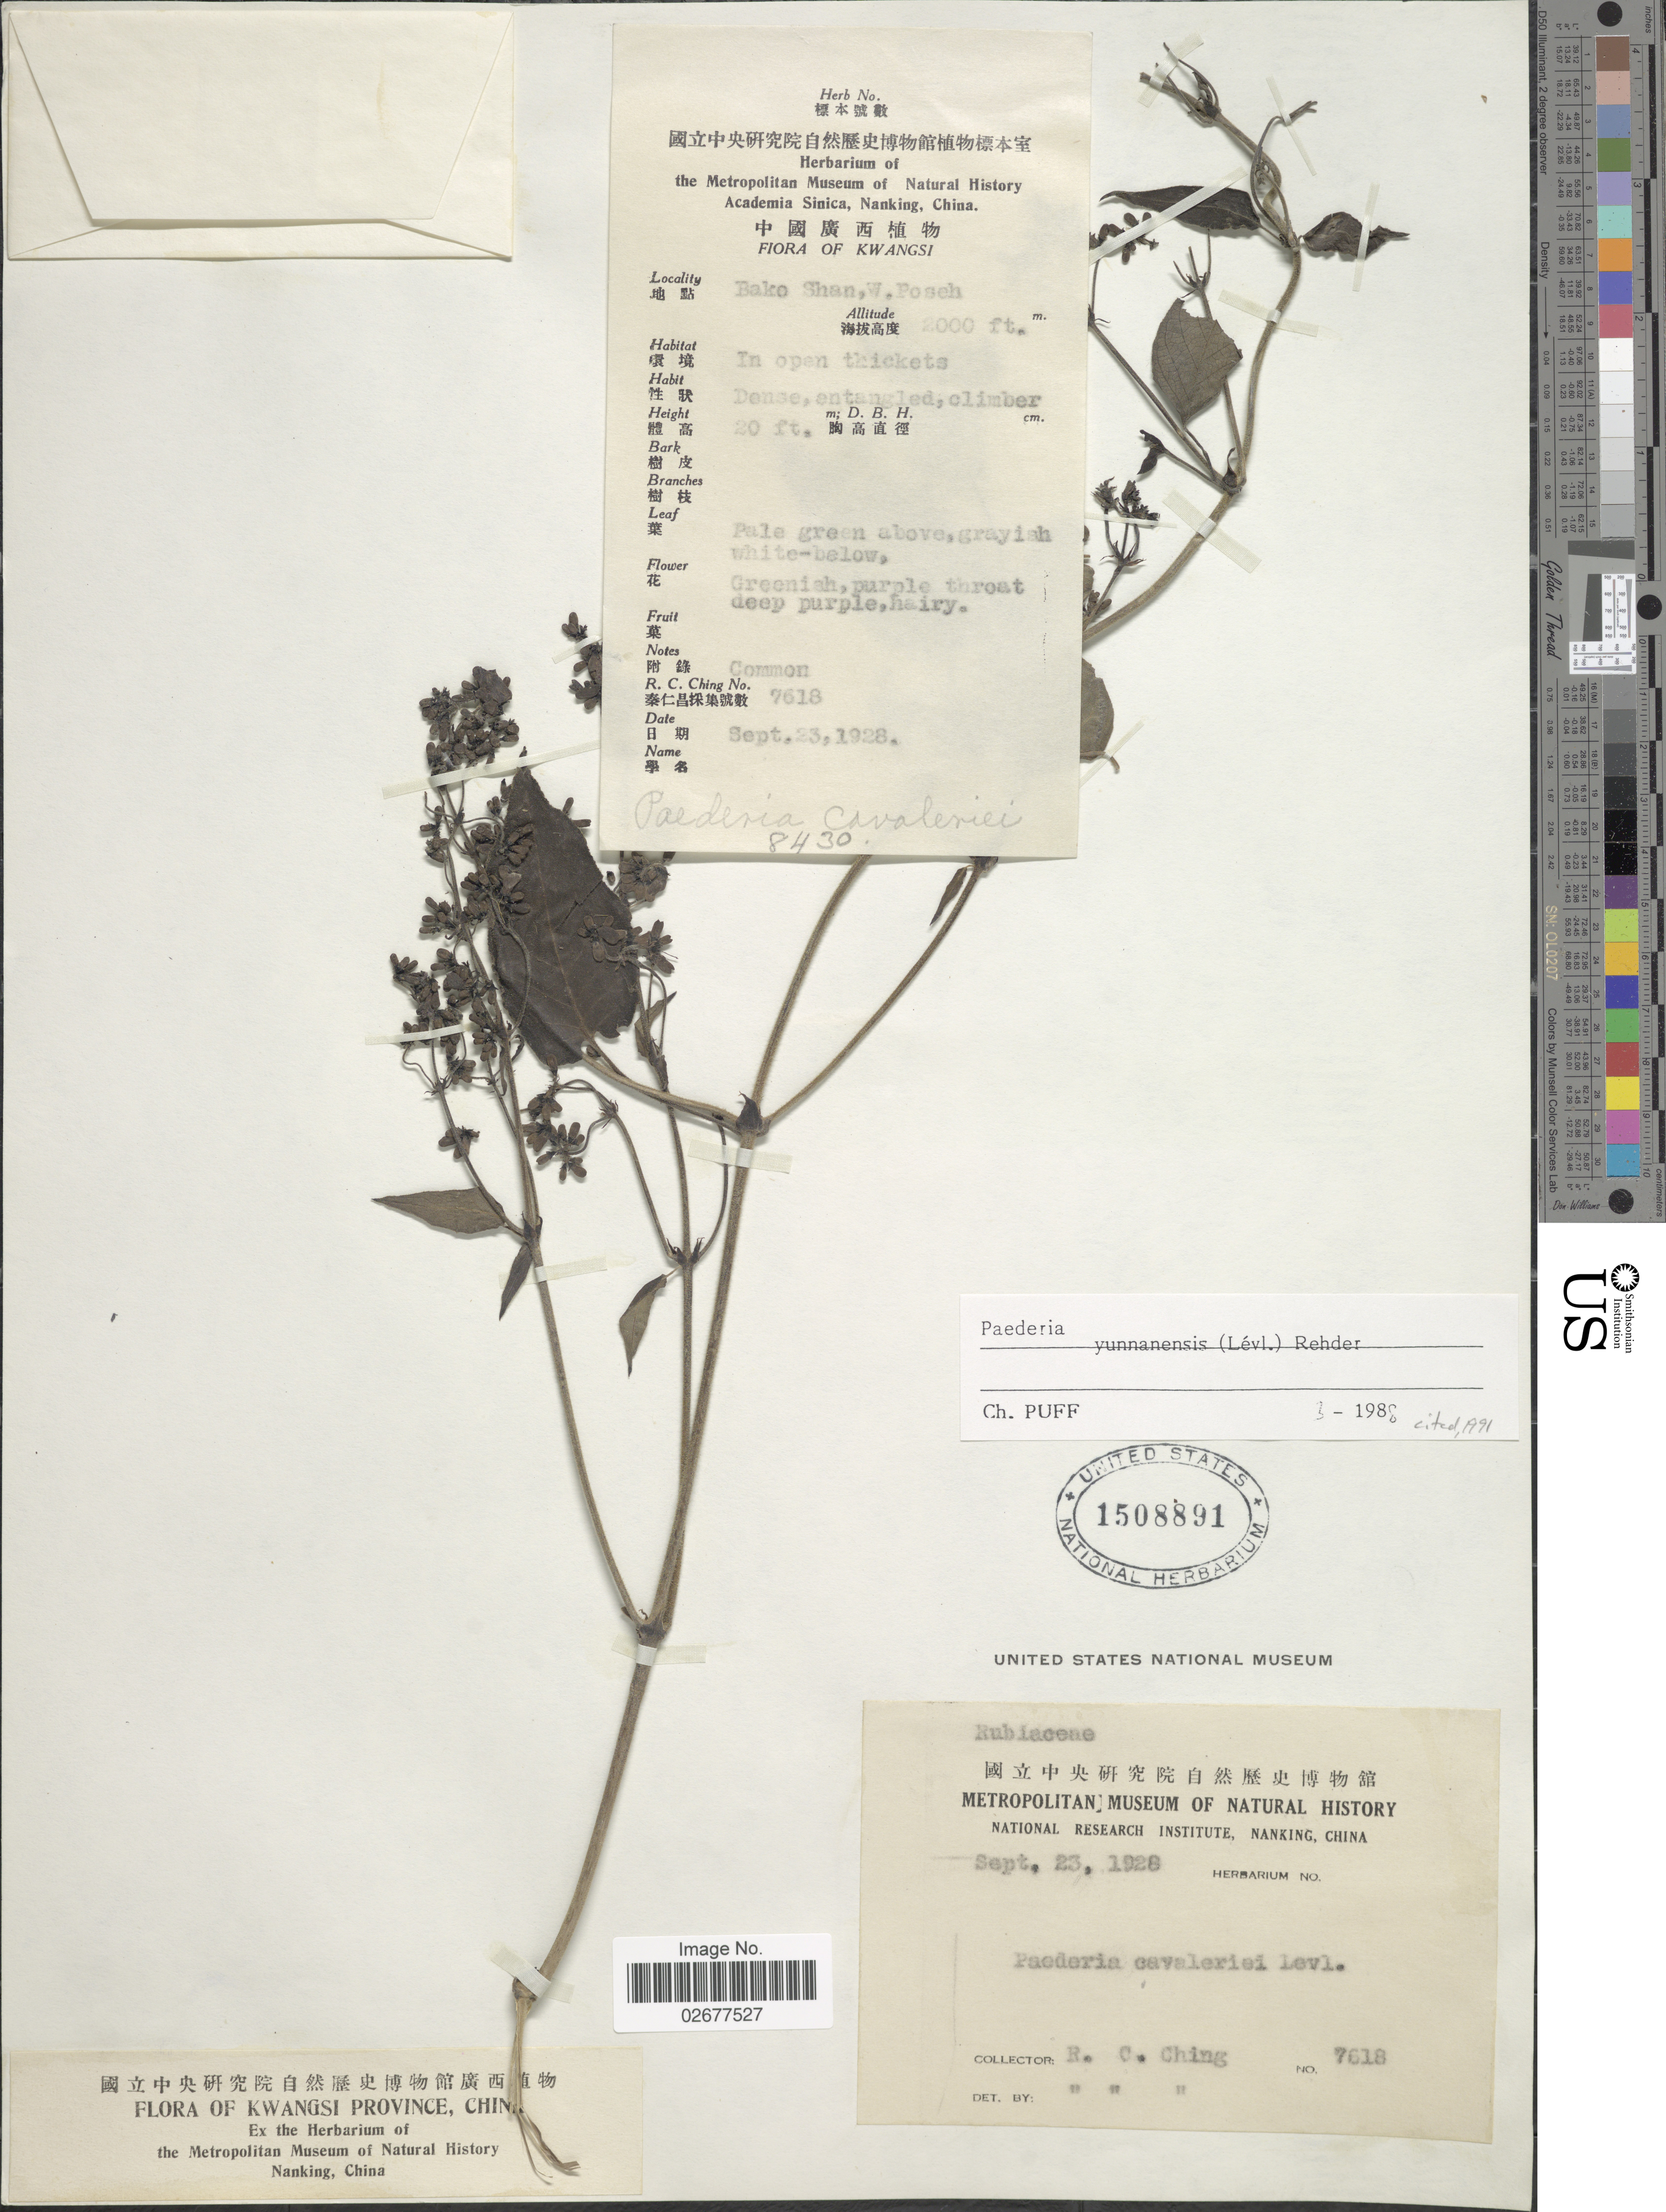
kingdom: Plantae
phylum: Tracheophyta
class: Magnoliopsida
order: Gentianales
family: Rubiaceae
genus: Paederia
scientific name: Paederia yunnanensis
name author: (H. Lév.) Rehder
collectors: R. C. Ching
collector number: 7618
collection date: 1928-09-23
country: China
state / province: Guangxi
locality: Kwangsi Province. Bako Shan, W. Posch.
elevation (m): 610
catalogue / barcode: US 1508891